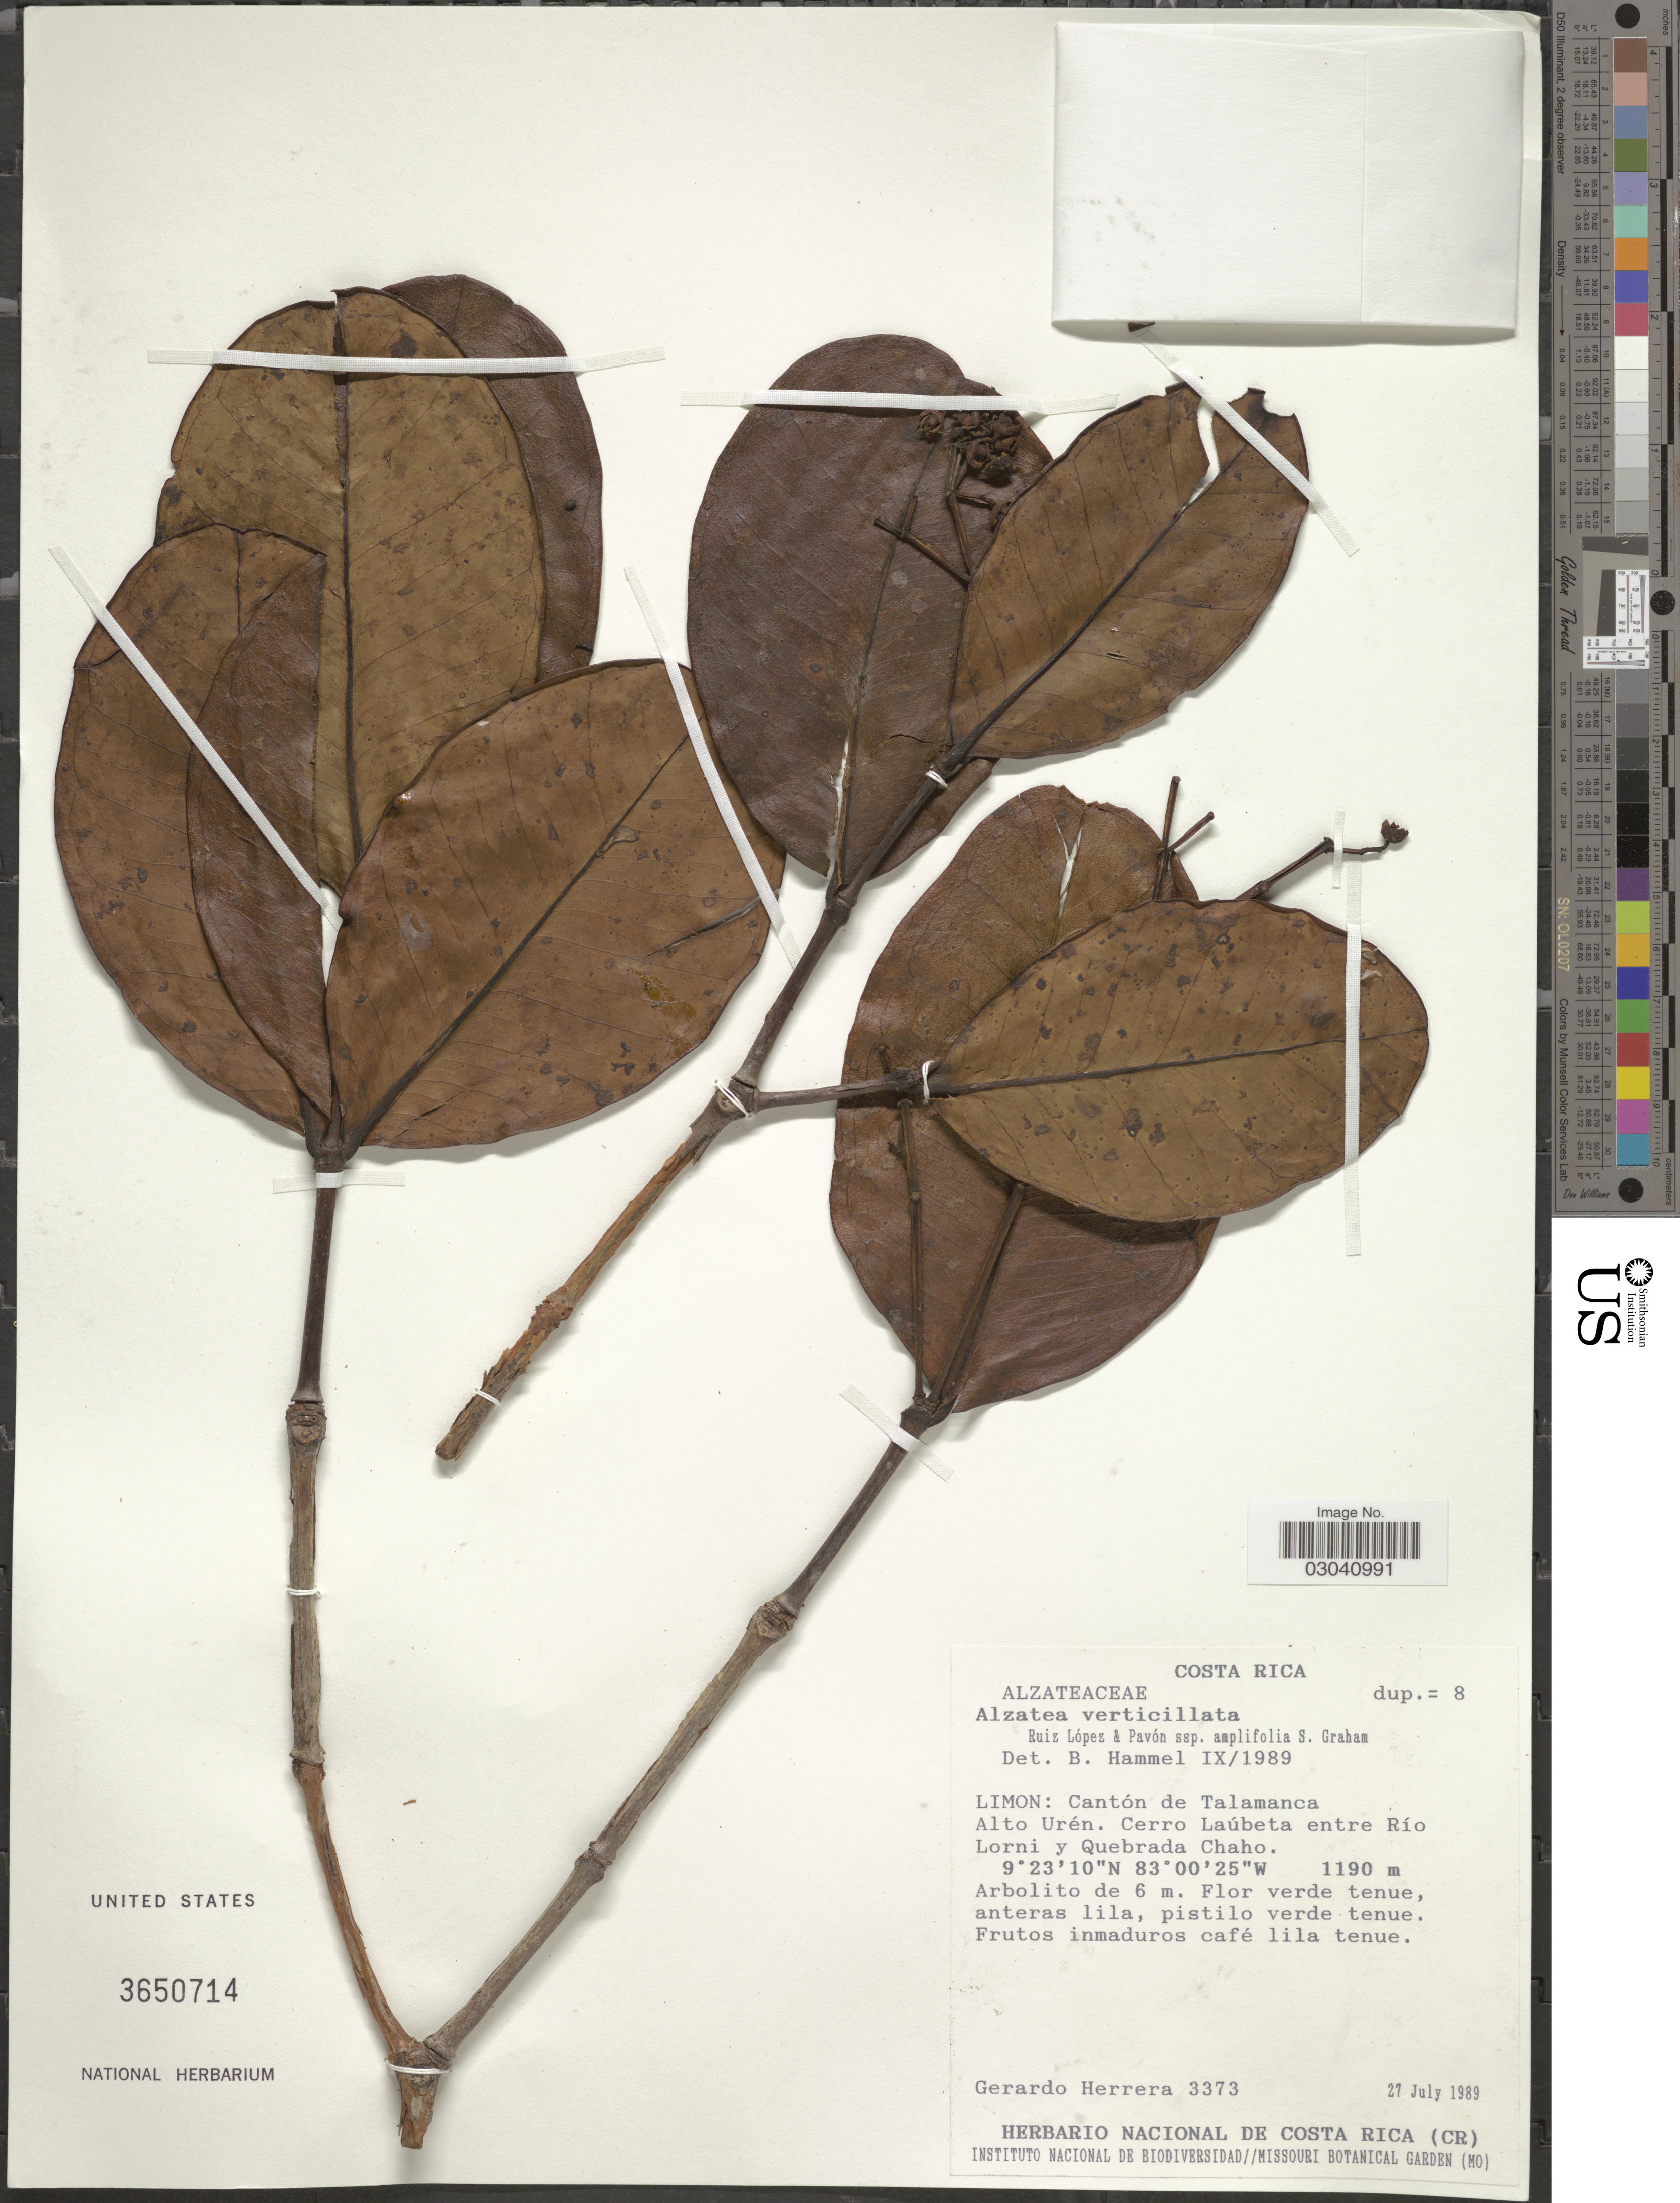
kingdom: Plantae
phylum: Tracheophyta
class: Magnoliopsida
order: Myrtales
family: Alzateaceae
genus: Alzatea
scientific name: Alzatea verticillata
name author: Ruiz & Pav.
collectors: G. Herrera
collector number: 3373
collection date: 1989-07-27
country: Costa Rica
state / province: Limón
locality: Cantón de Talamanca, Alto Urén. Cerro Laúbeta entre Río Lorni y Quebrada Chaho.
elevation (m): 1190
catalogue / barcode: US 3650714